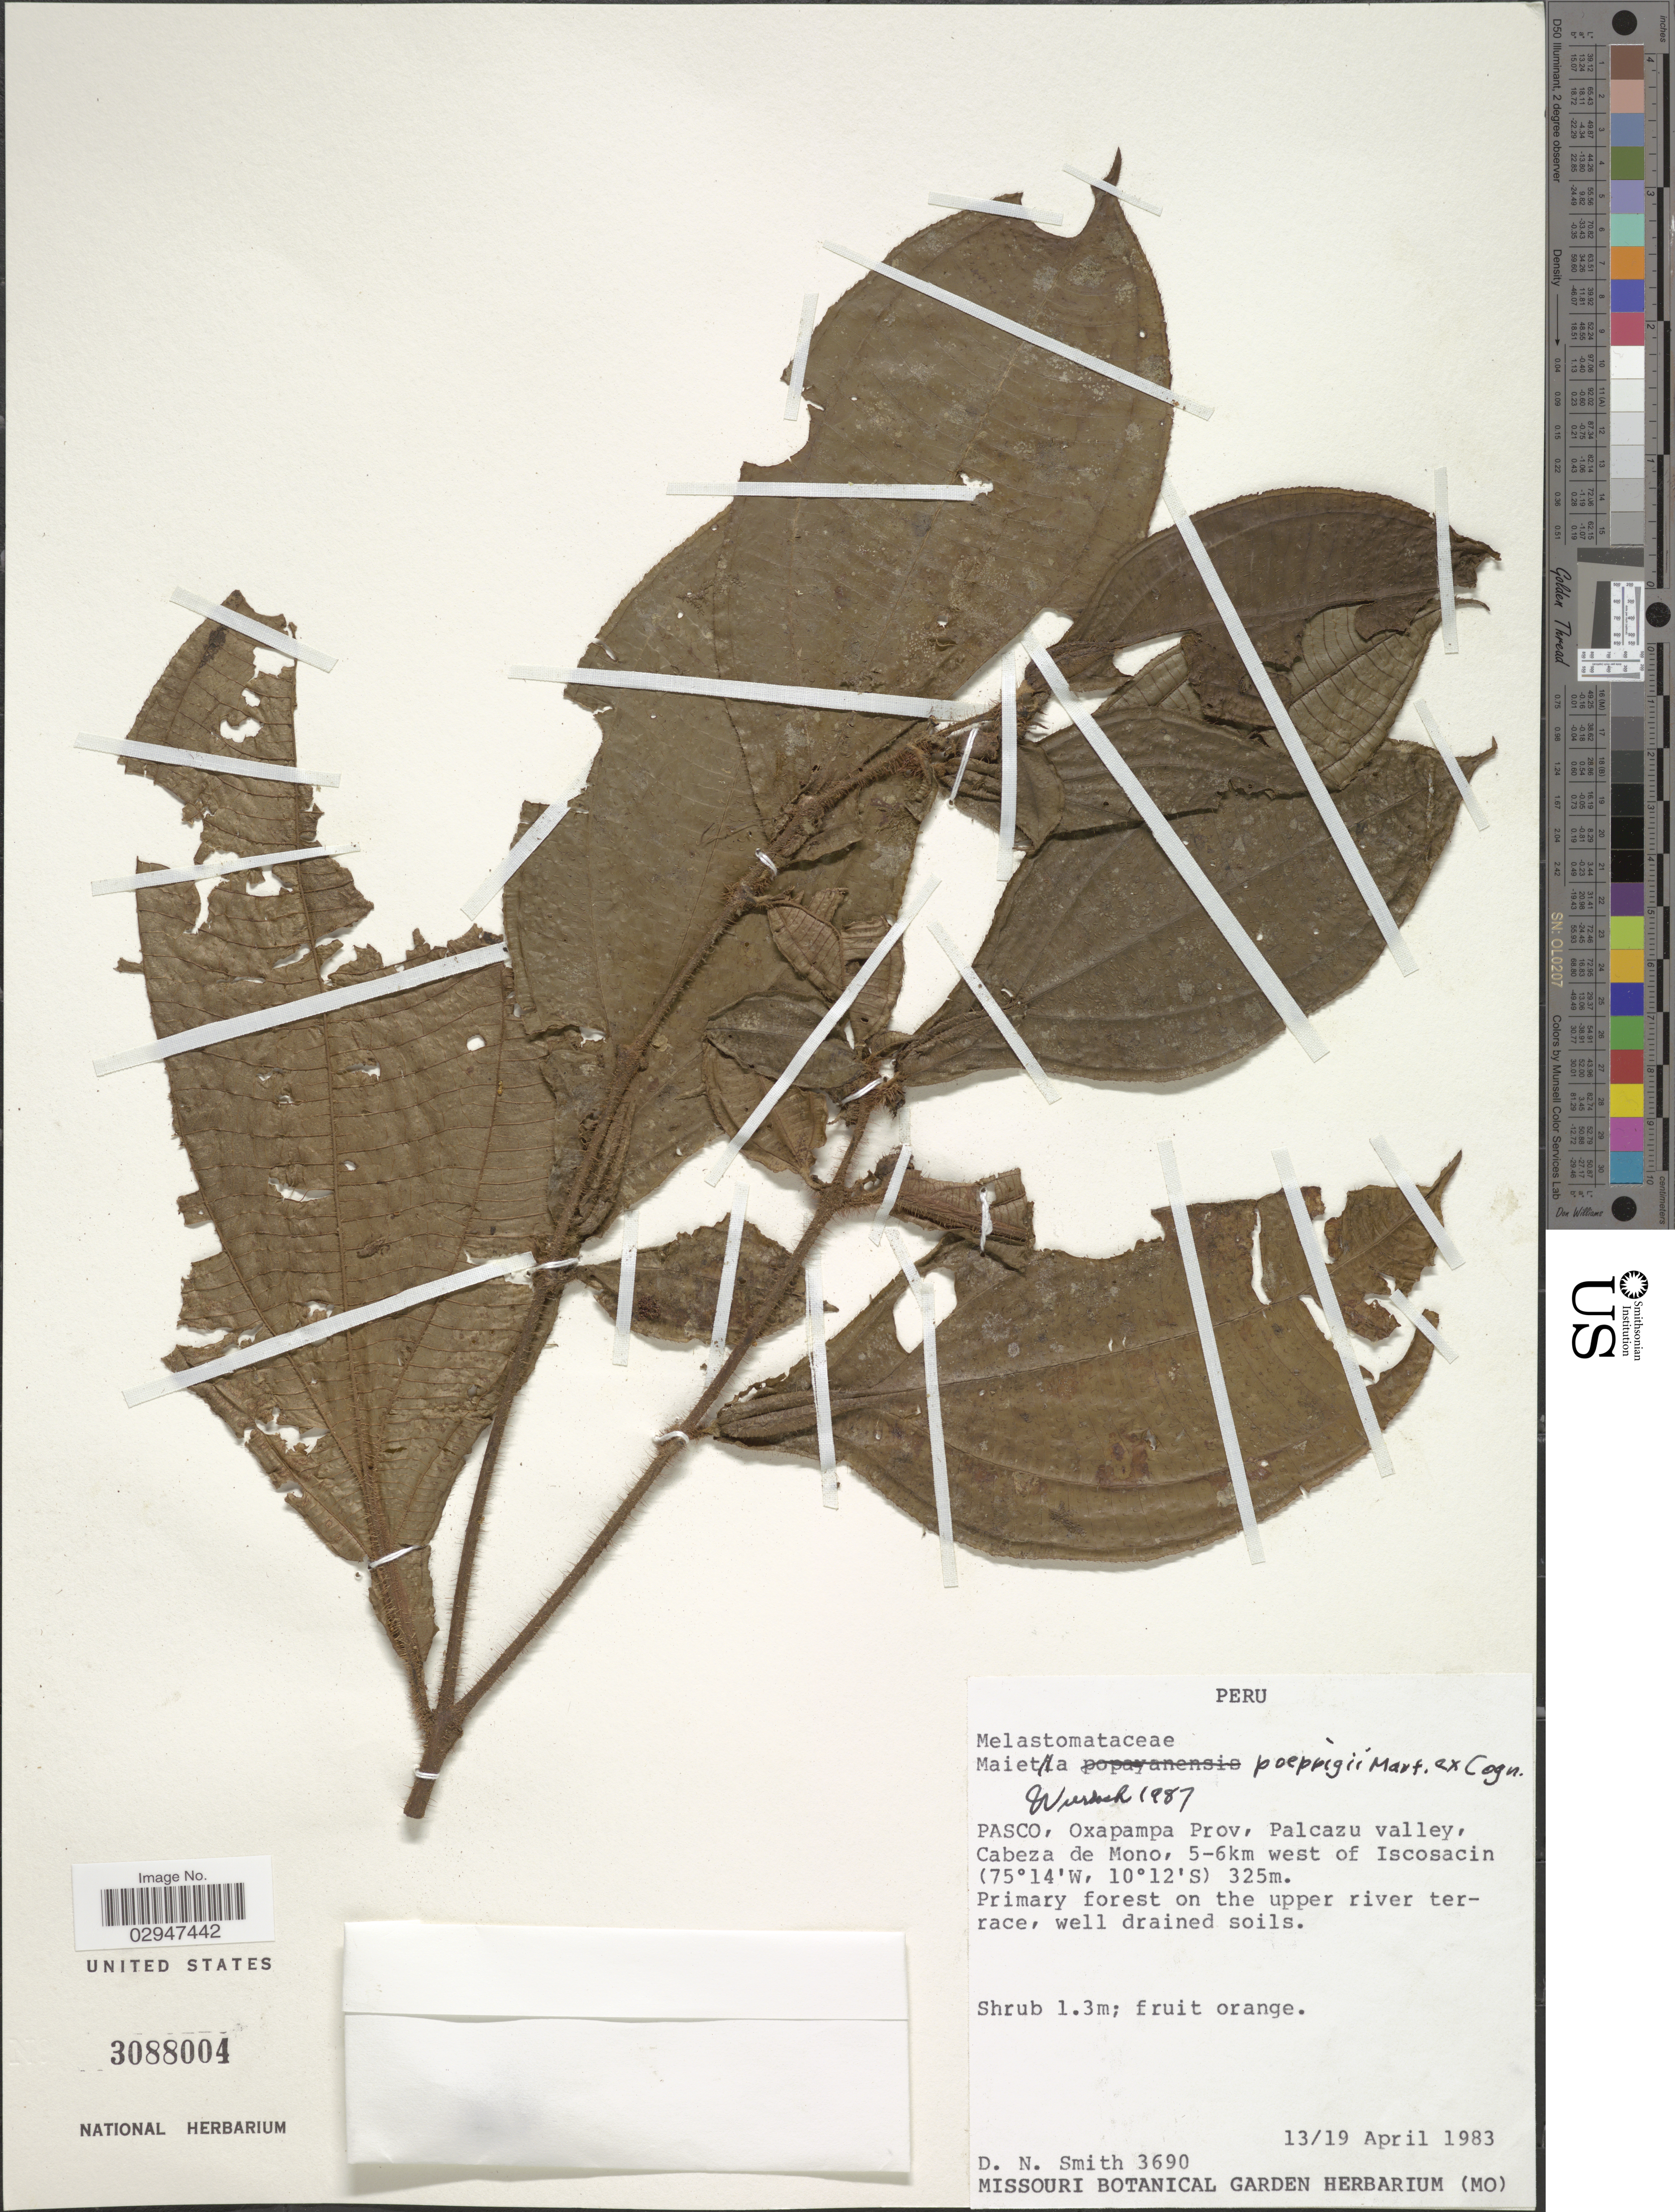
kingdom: Plantae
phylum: Tracheophyta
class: Magnoliopsida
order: Myrtales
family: Melastomataceae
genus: Maieta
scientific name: Maieta poeppigii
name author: Mart. ex Cogn.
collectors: D. Smith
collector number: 3690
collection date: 1983-04-13/1983-04-19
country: Peru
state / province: Pasco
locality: Pasco, Oxapampa Prov, Palcazu valley, Cabeza de Mono, 5-6km west of Iscosacin.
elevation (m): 325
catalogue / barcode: US 3088004